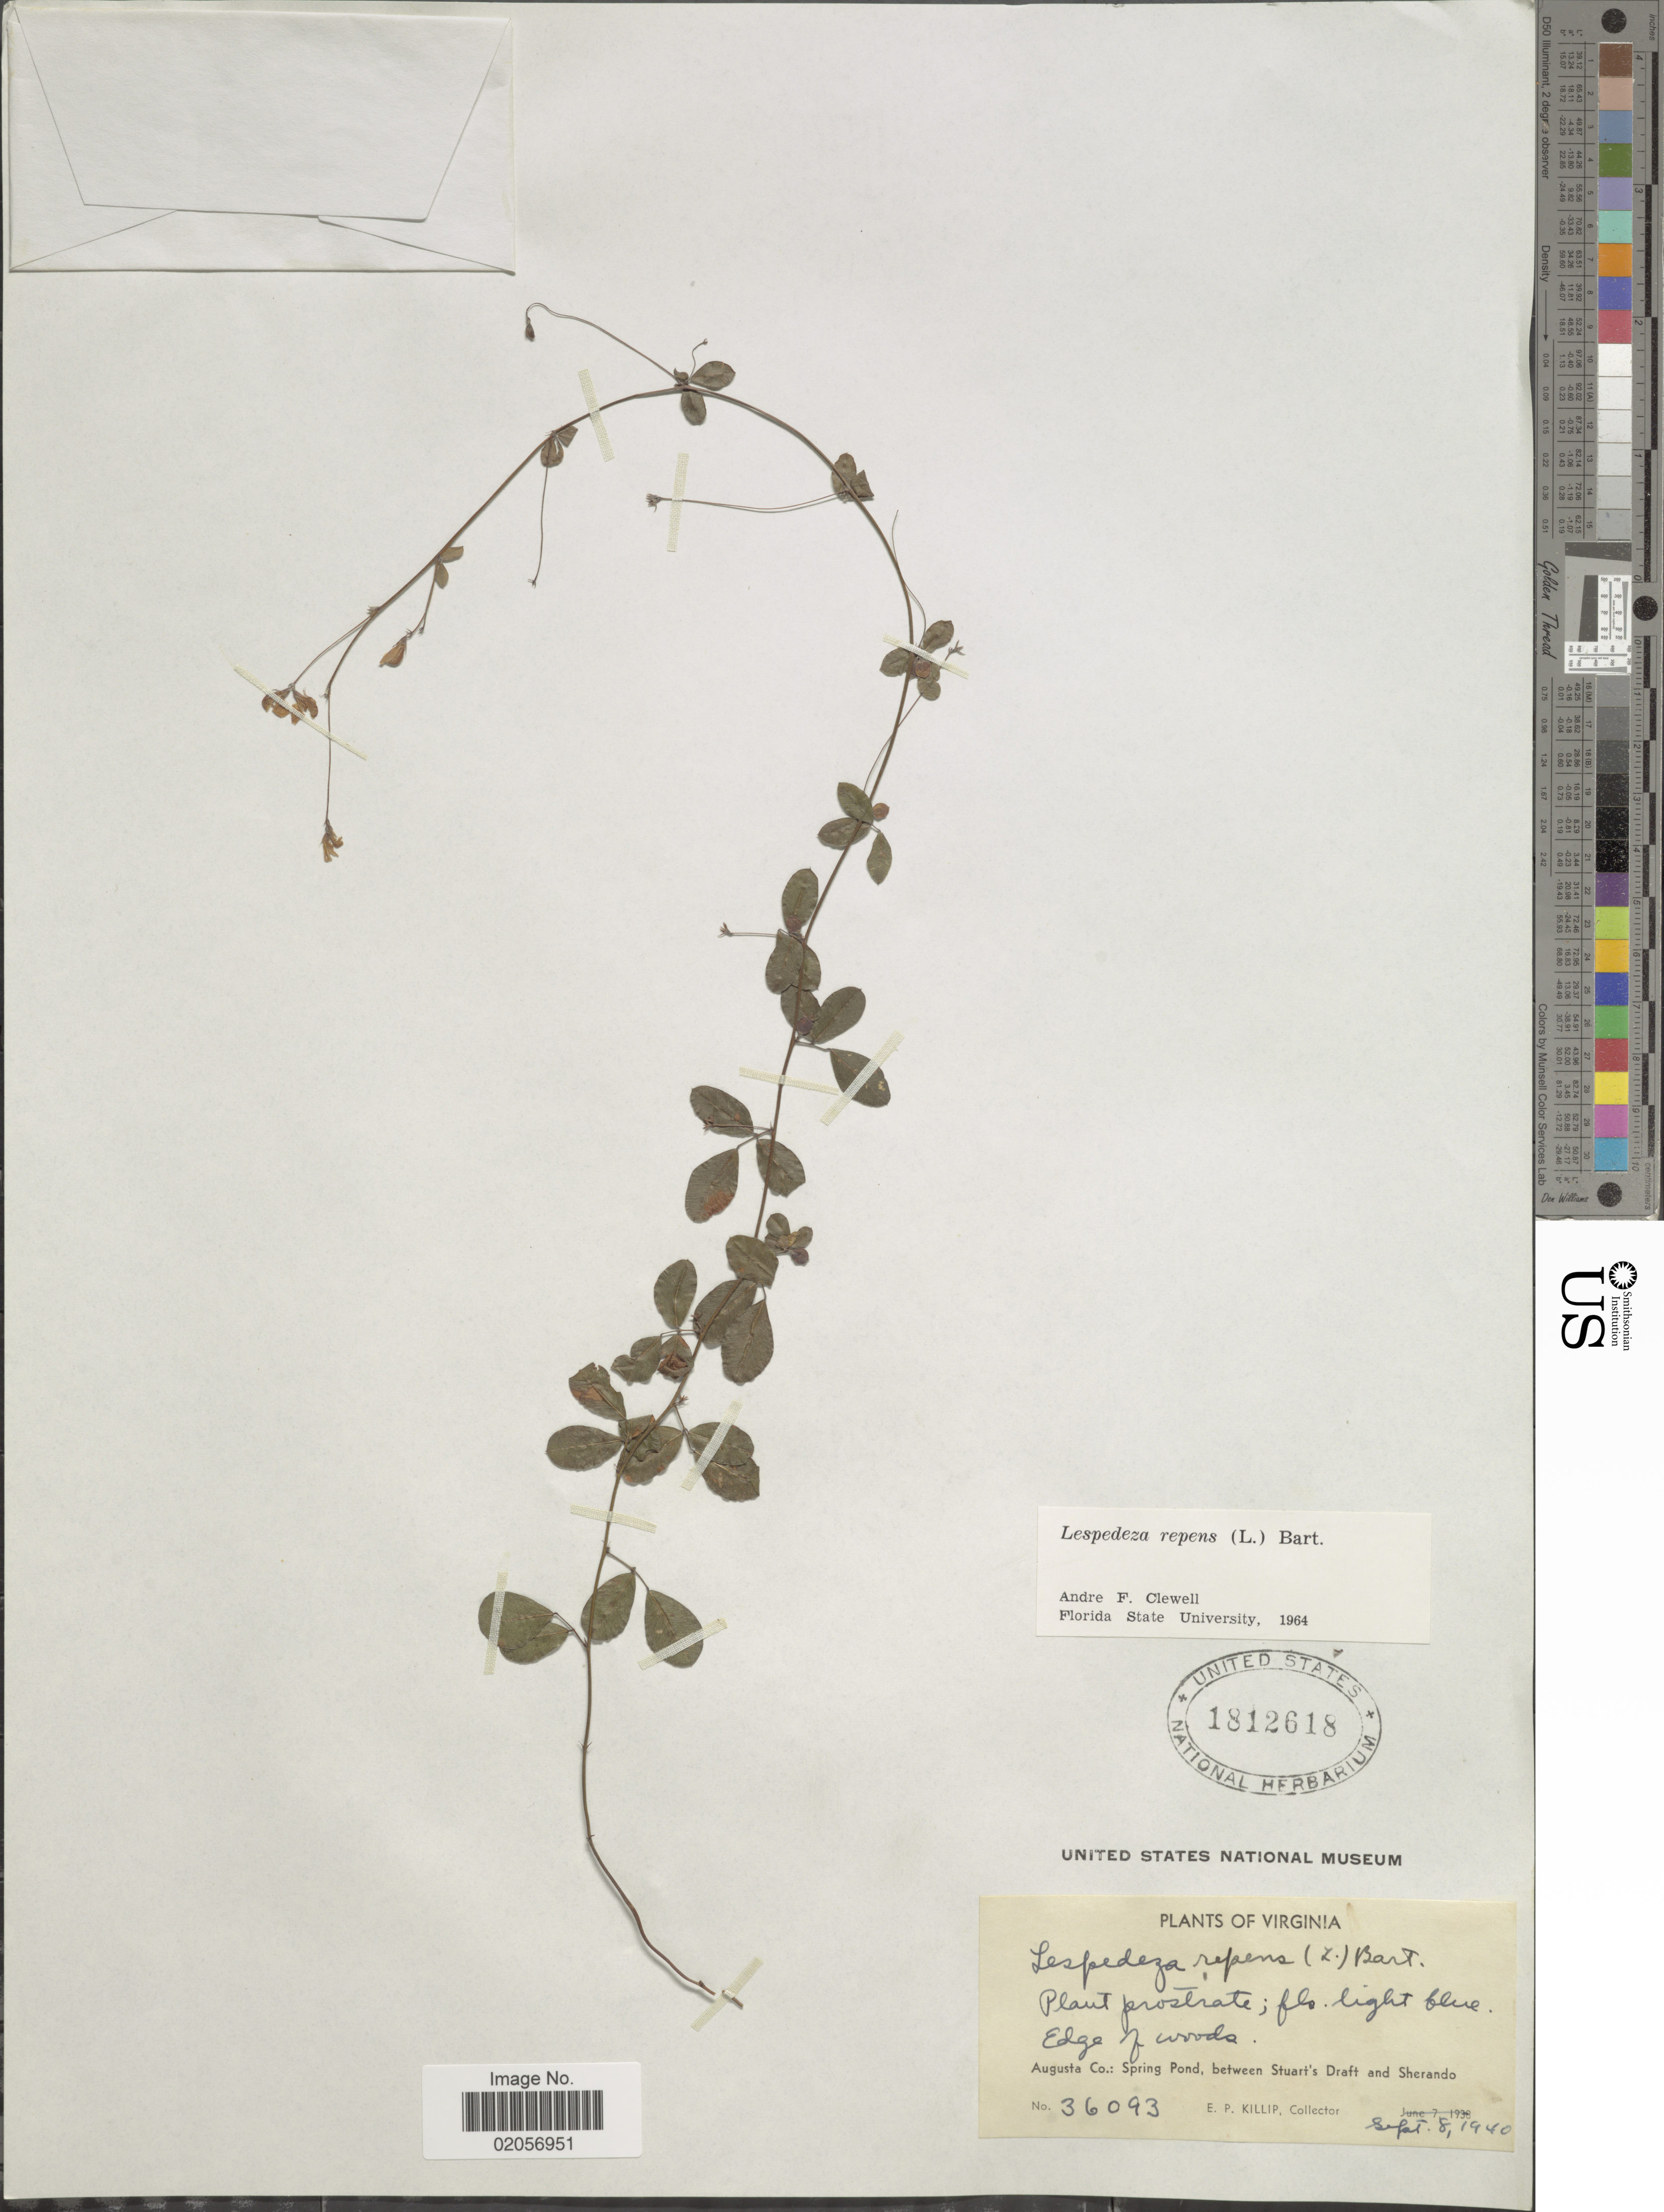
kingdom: Plantae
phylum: Tracheophyta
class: Magnoliopsida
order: Fabales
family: Fabaceae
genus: Lespedeza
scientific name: Lespedeza repens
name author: (L.) W.P.C. Barton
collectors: E. P. Killip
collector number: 36093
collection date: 1940-09-08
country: United States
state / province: Virginia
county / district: Augusta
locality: Edge of woods. Augusta Co.: Spring Pond, between Stuart's Draft and Sherando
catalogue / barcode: US 1812618